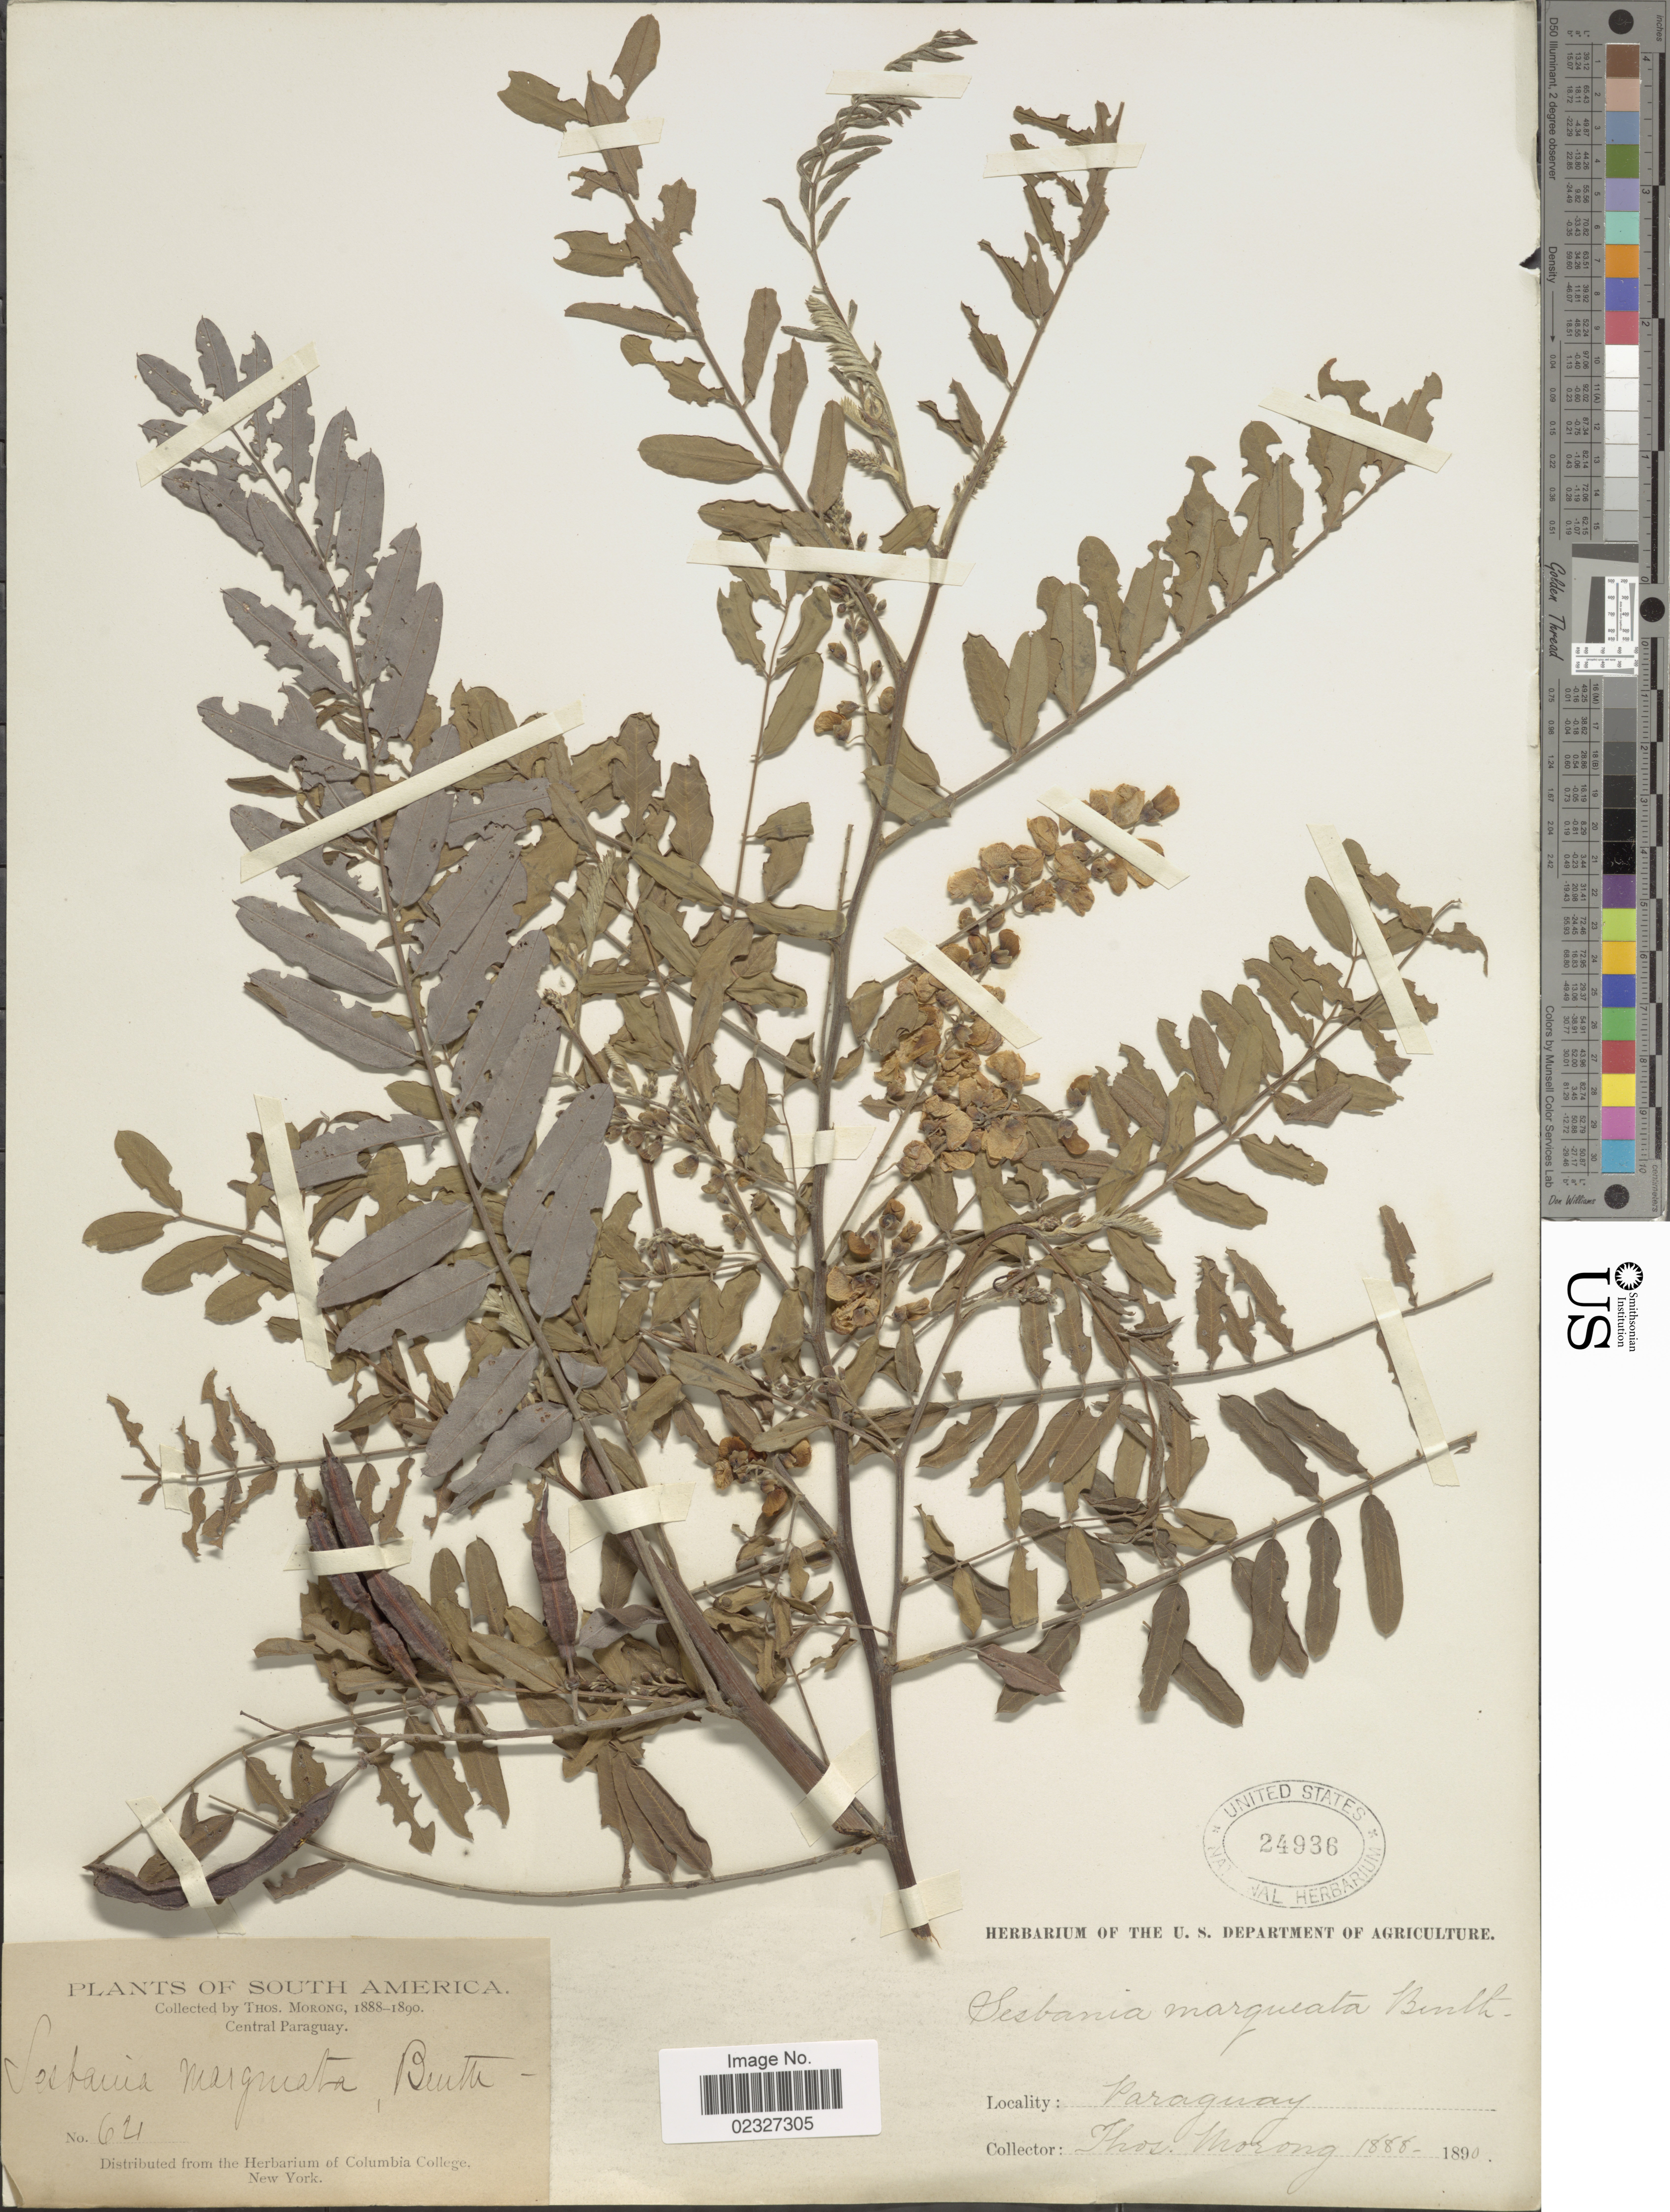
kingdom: Plantae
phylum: Tracheophyta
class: Magnoliopsida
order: Fabales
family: Fabaceae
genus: Sesbania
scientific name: Sesbania virgata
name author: (Cav.) Pers.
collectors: ex herb. T. Morong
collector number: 621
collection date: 1888/1890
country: Paraguay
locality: Central Paraguay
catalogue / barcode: US 24936